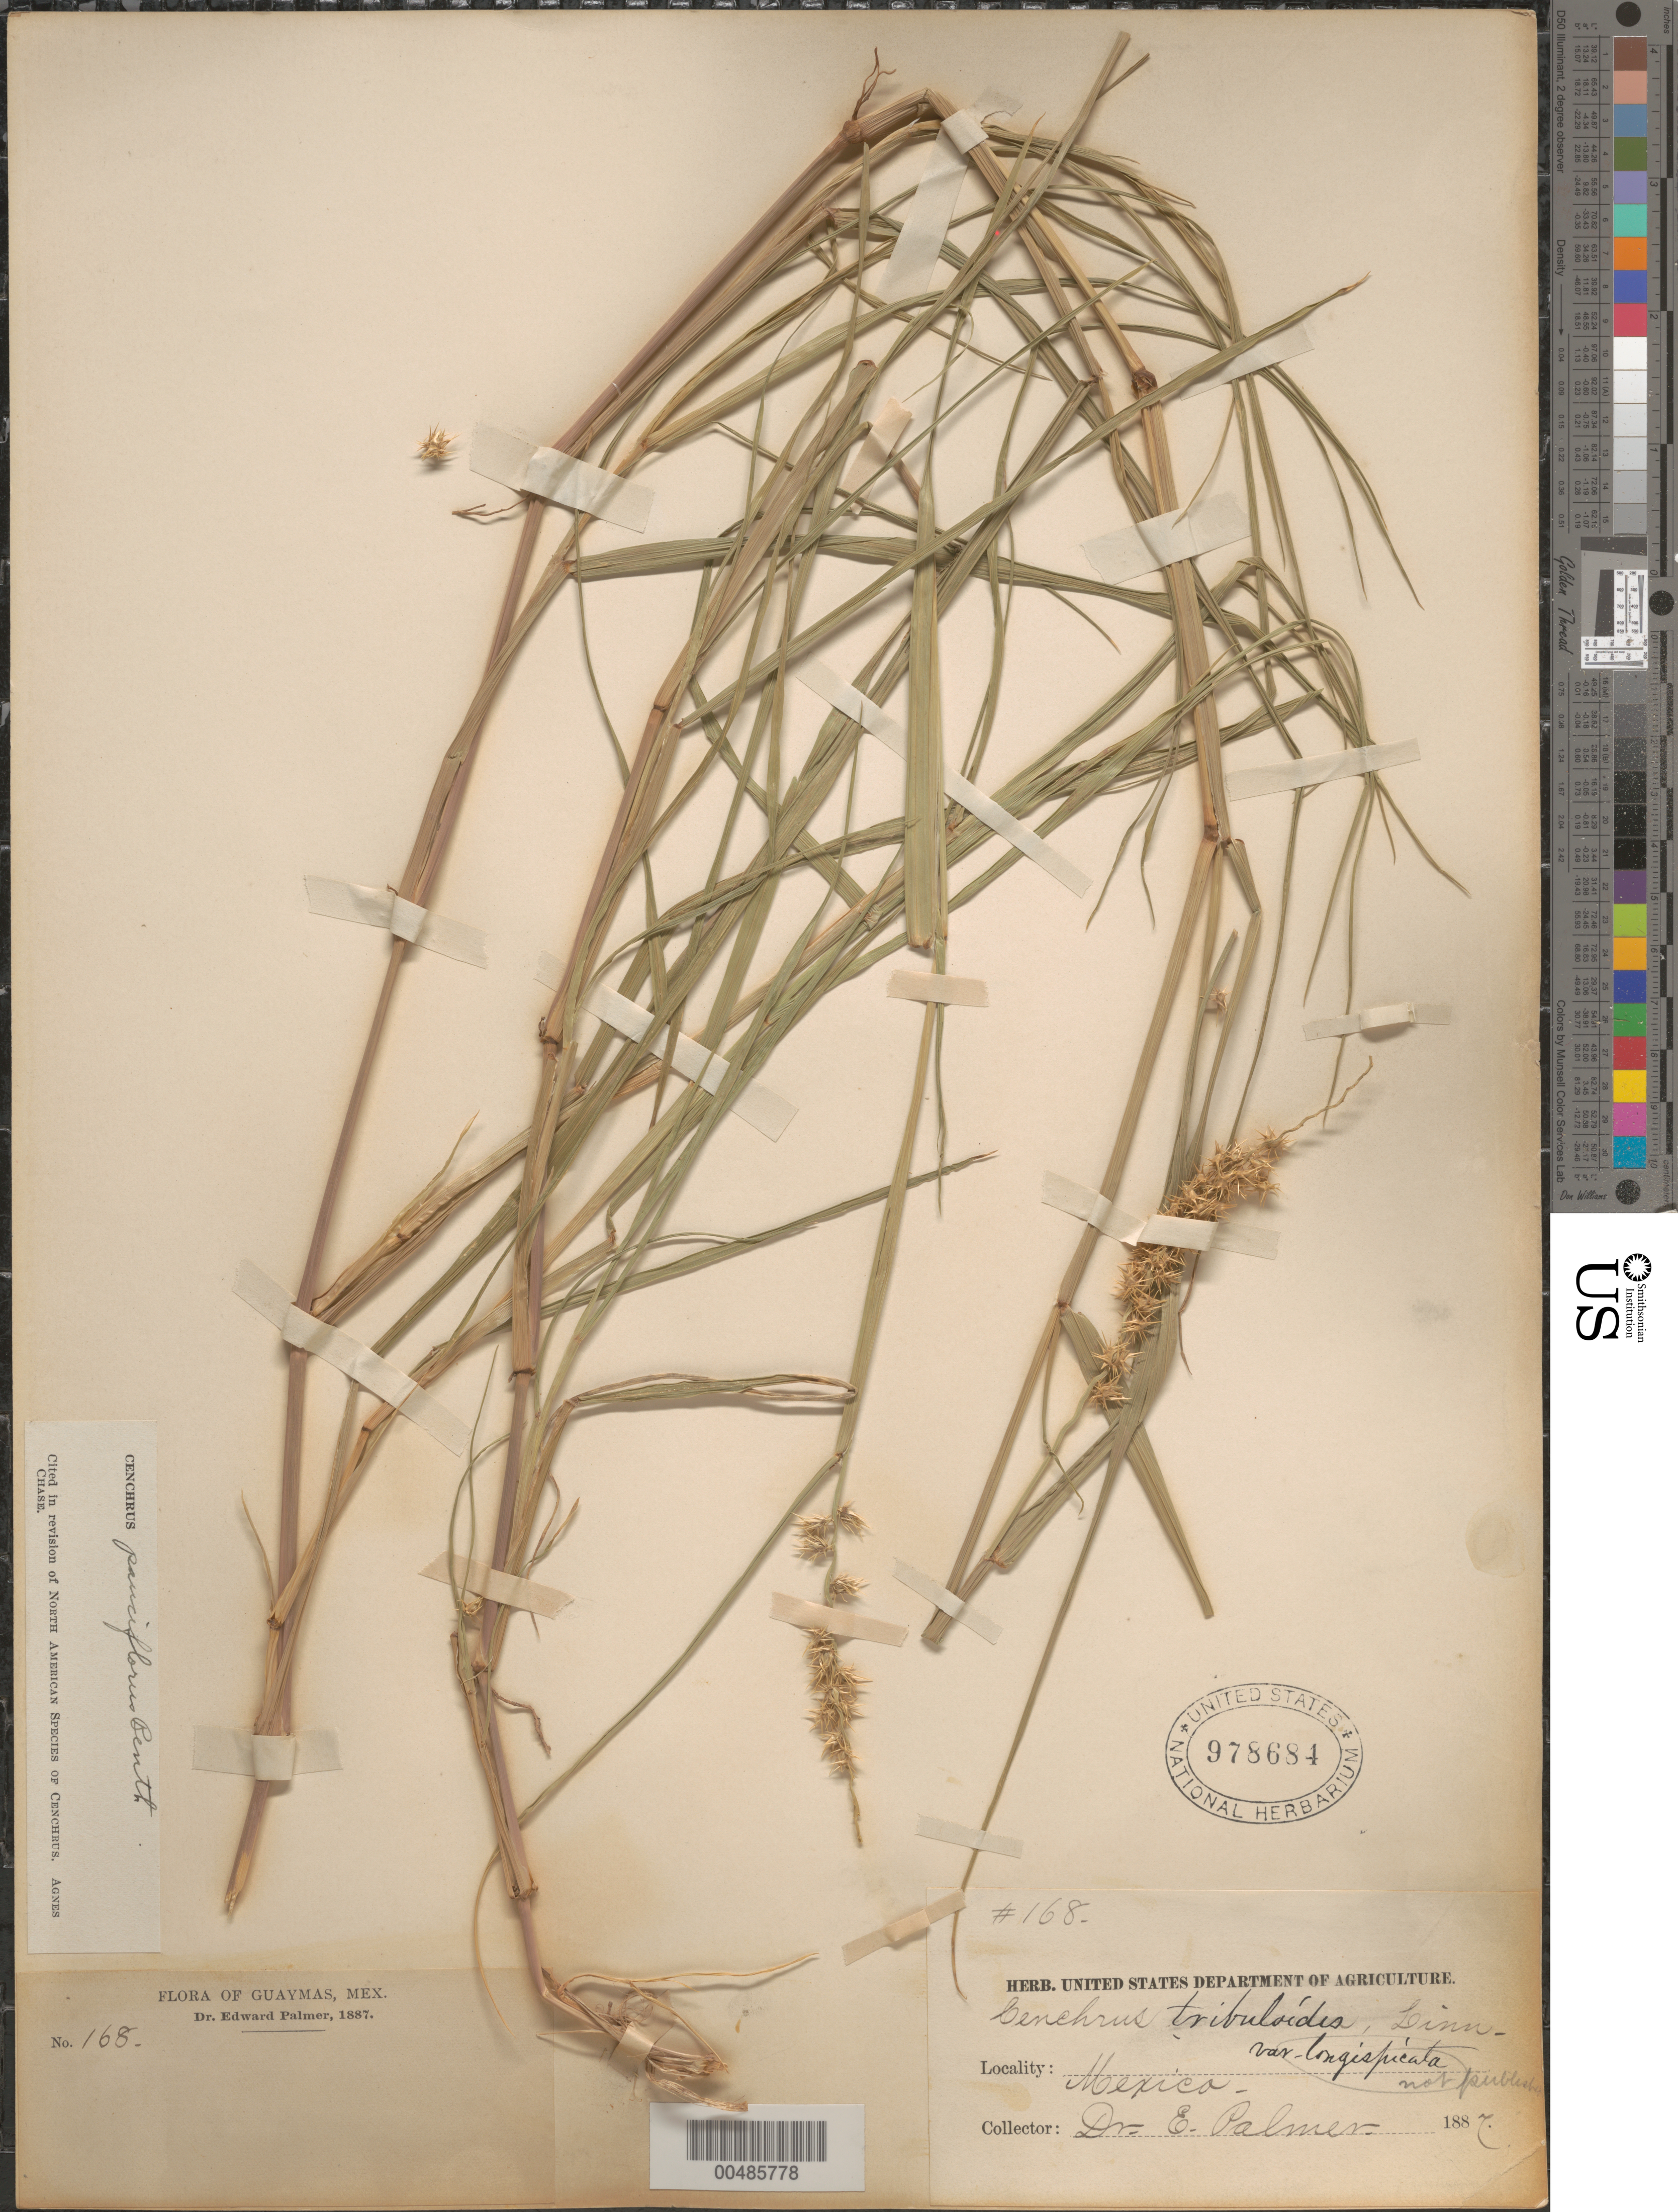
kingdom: Plantae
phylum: Tracheophyta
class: Liliopsida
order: Poales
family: Poaceae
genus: Cenchrus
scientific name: Cenchrus incertus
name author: M.A. Curtis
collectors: E. Palmer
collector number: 168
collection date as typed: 1887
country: Mexico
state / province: Sonora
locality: Guaymas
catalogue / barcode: US 978684